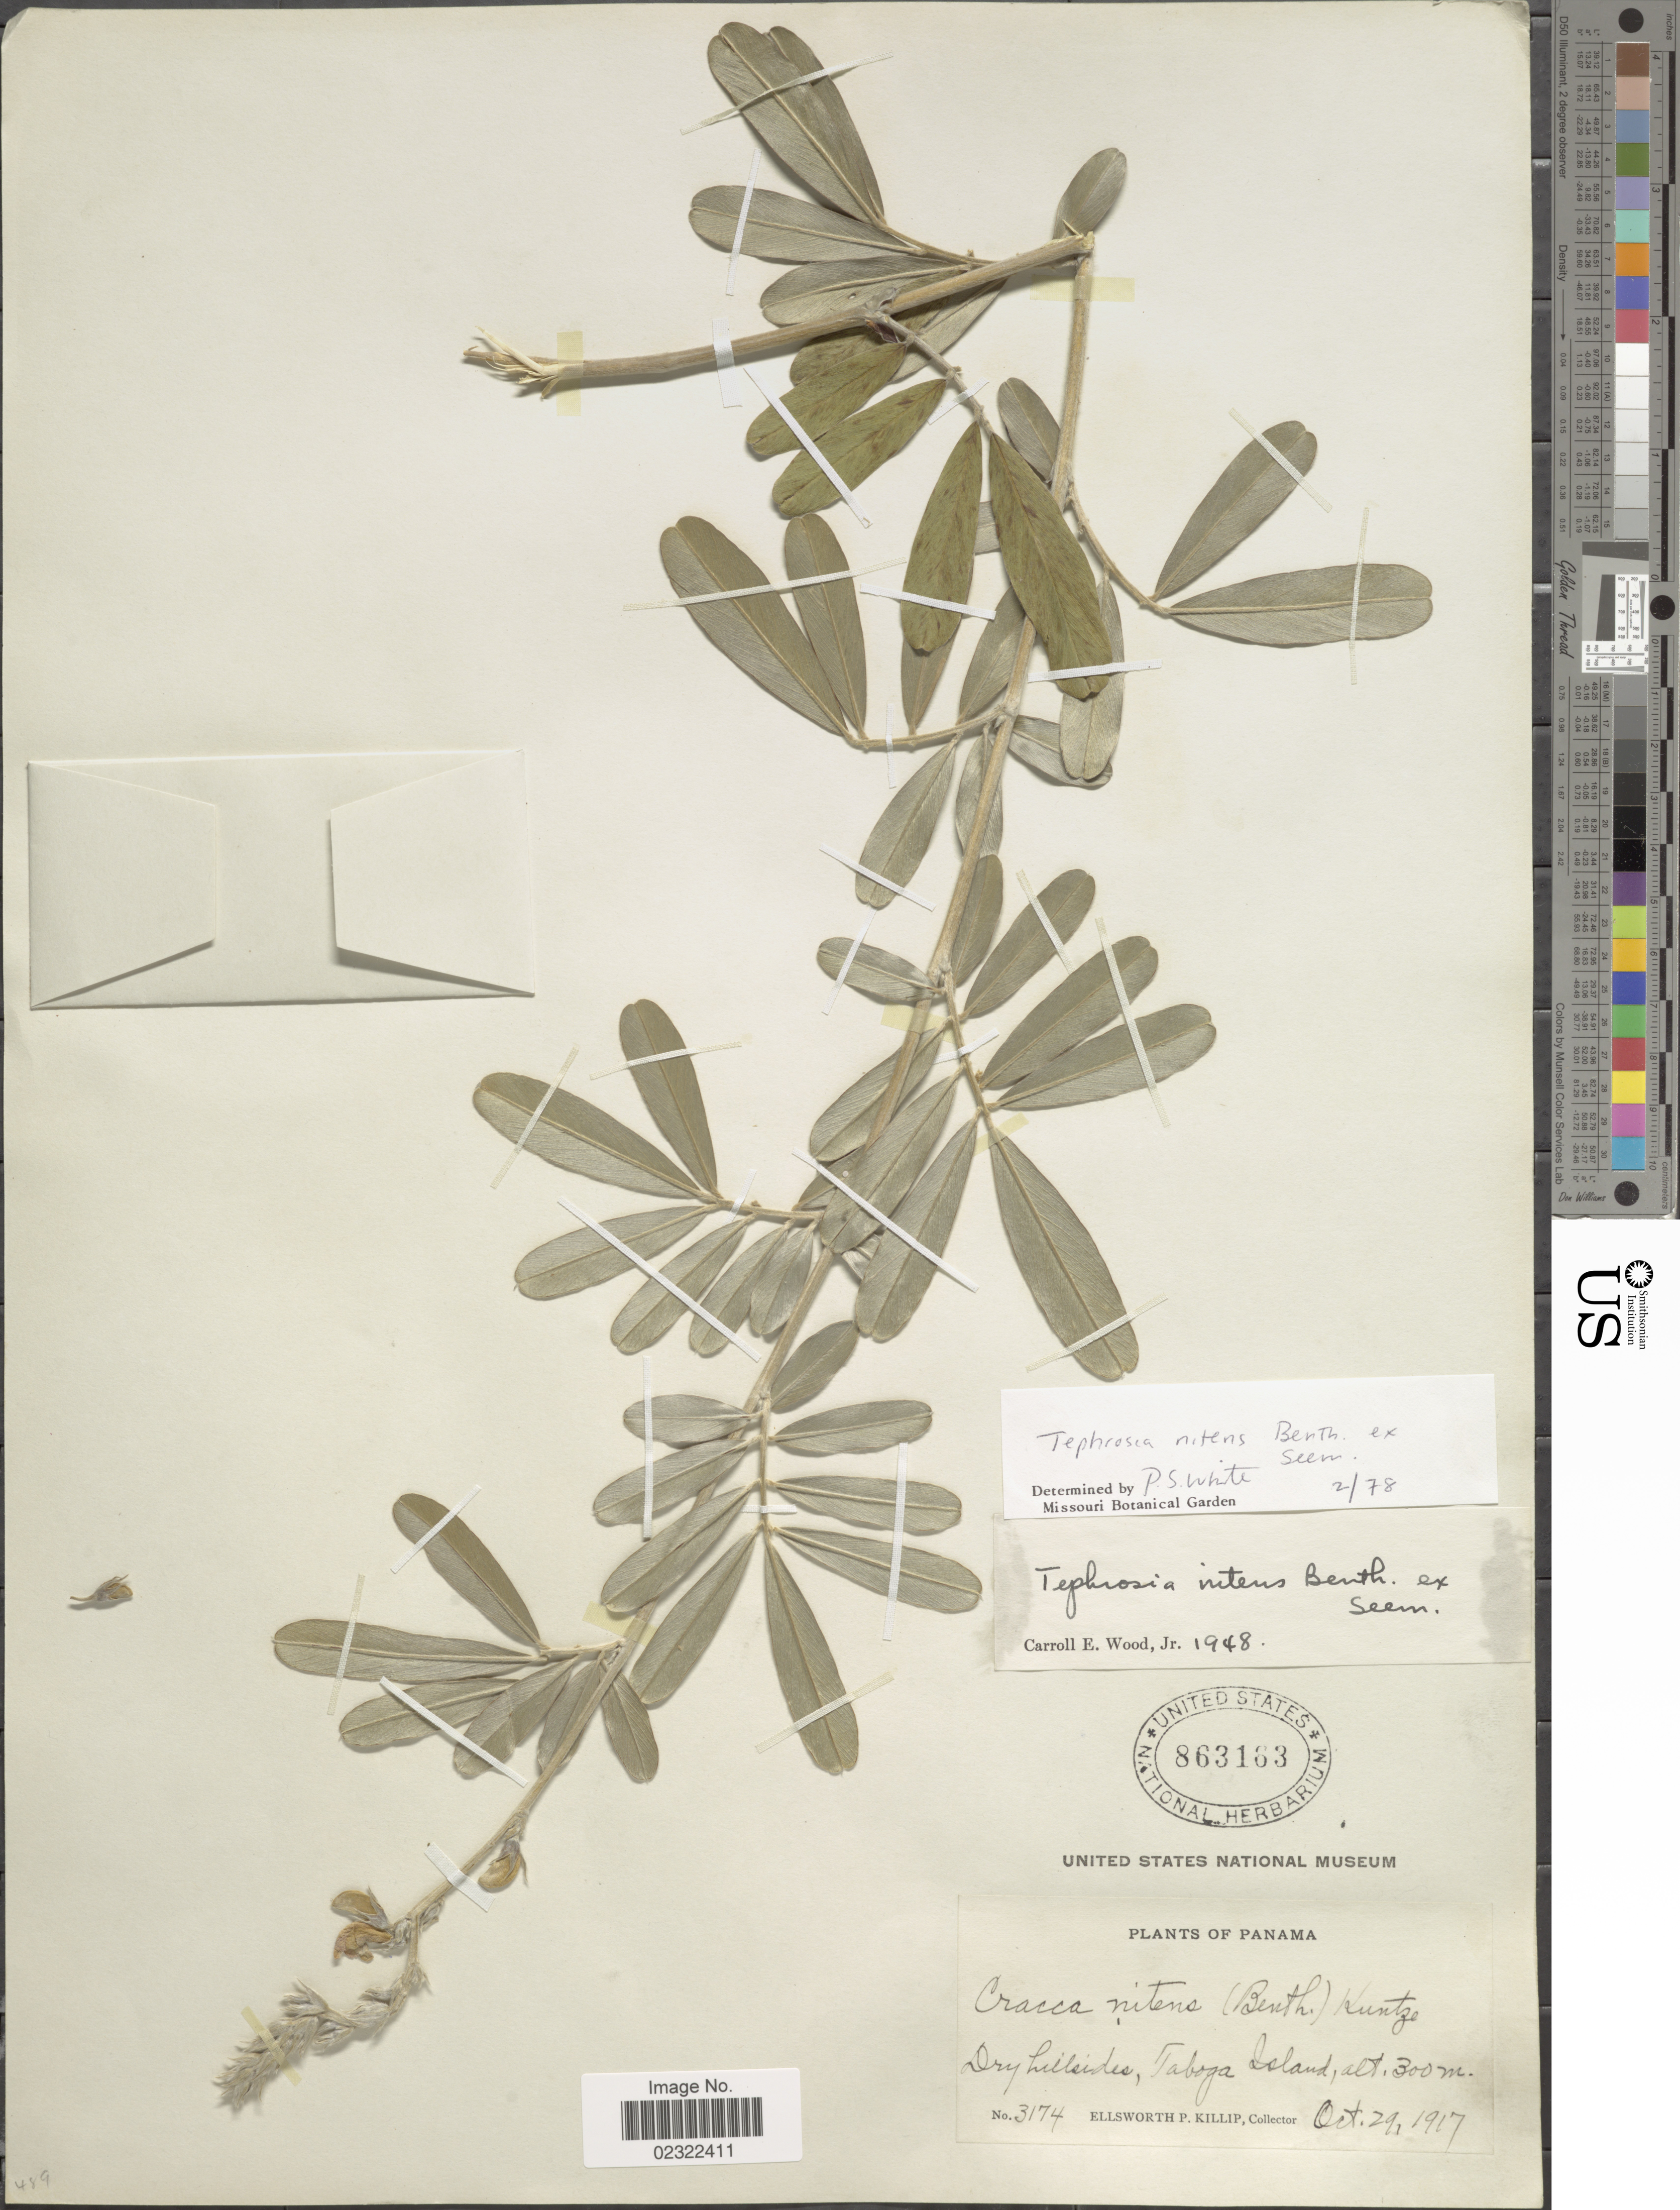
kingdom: Plantae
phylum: Tracheophyta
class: Magnoliopsida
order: Fabales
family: Fabaceae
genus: Tephrosia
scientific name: Tephrosia nitens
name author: Benth.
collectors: E. P. Killip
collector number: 3174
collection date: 1917-10-29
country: Panama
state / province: Panamá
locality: Dry hillside, Taboga Island.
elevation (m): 300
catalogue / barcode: US 863163